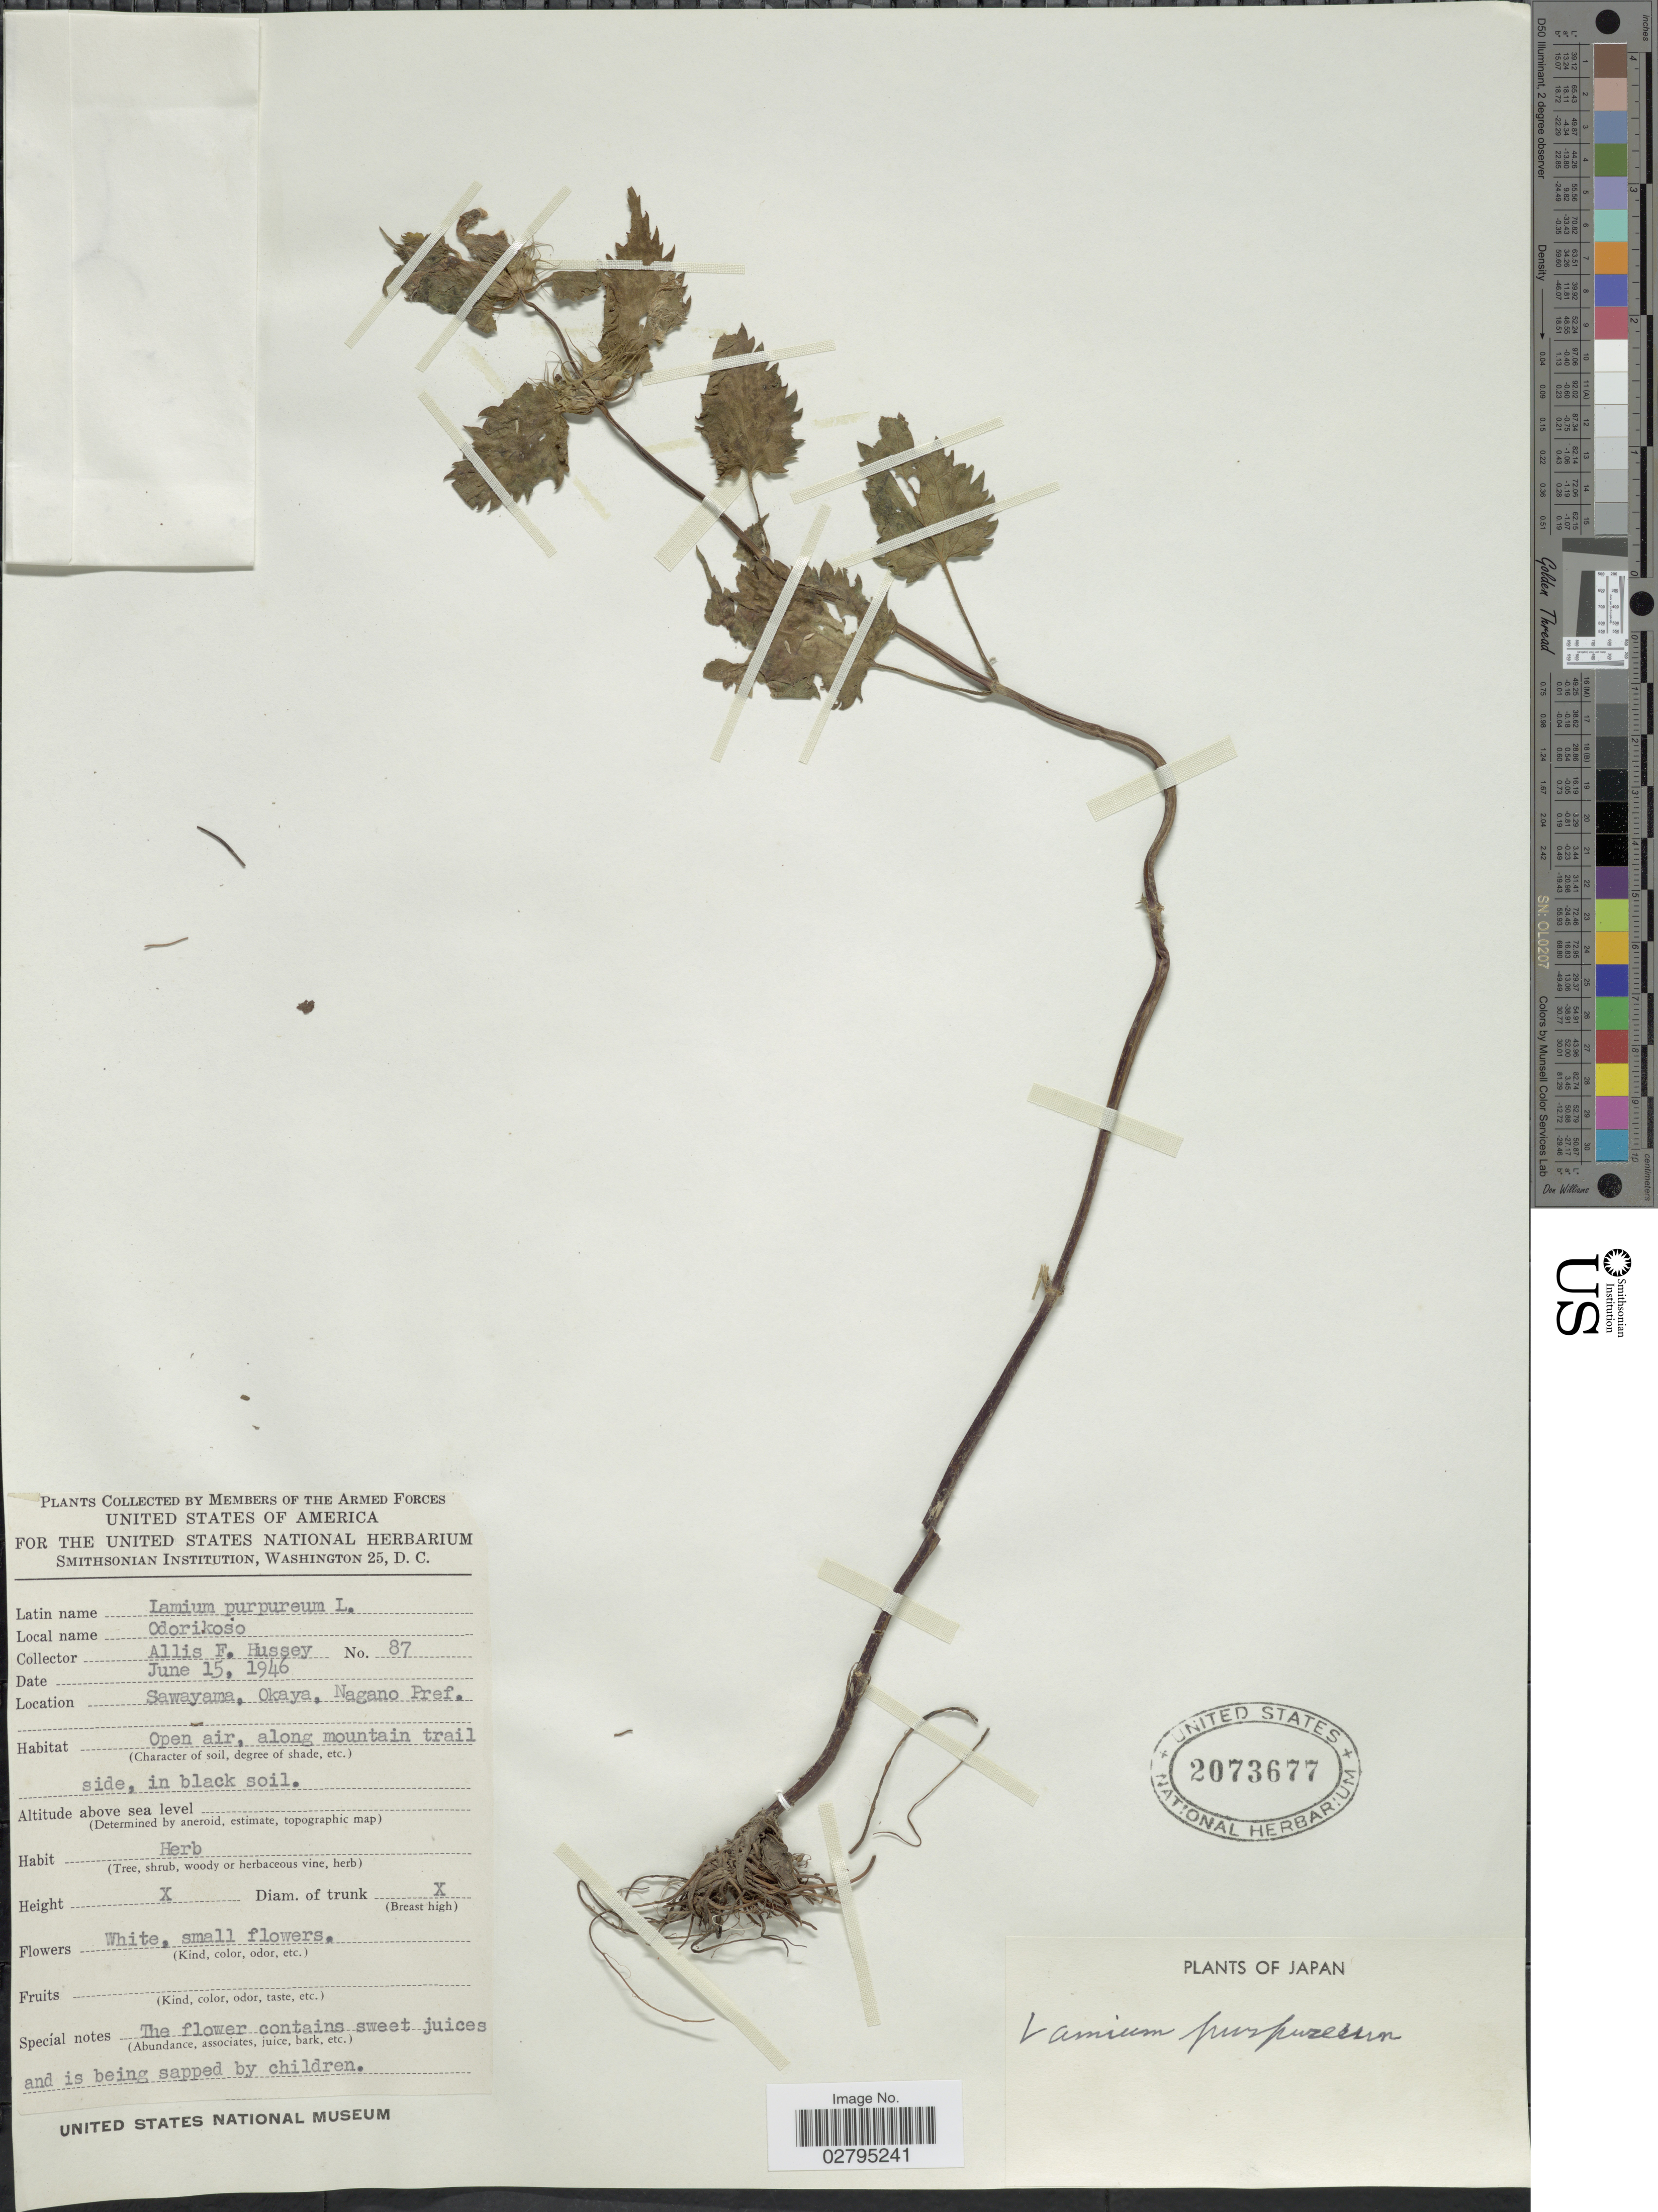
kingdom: Plantae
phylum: Tracheophyta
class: Magnoliopsida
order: Lamiales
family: Lamiaceae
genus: Lamium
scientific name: Lamium purpureum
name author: L.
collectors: A. Hussey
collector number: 87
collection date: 1946-06-15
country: Japan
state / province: Nagano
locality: Sawayama, Okaya. Nagano Pref.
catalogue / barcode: US 2073677